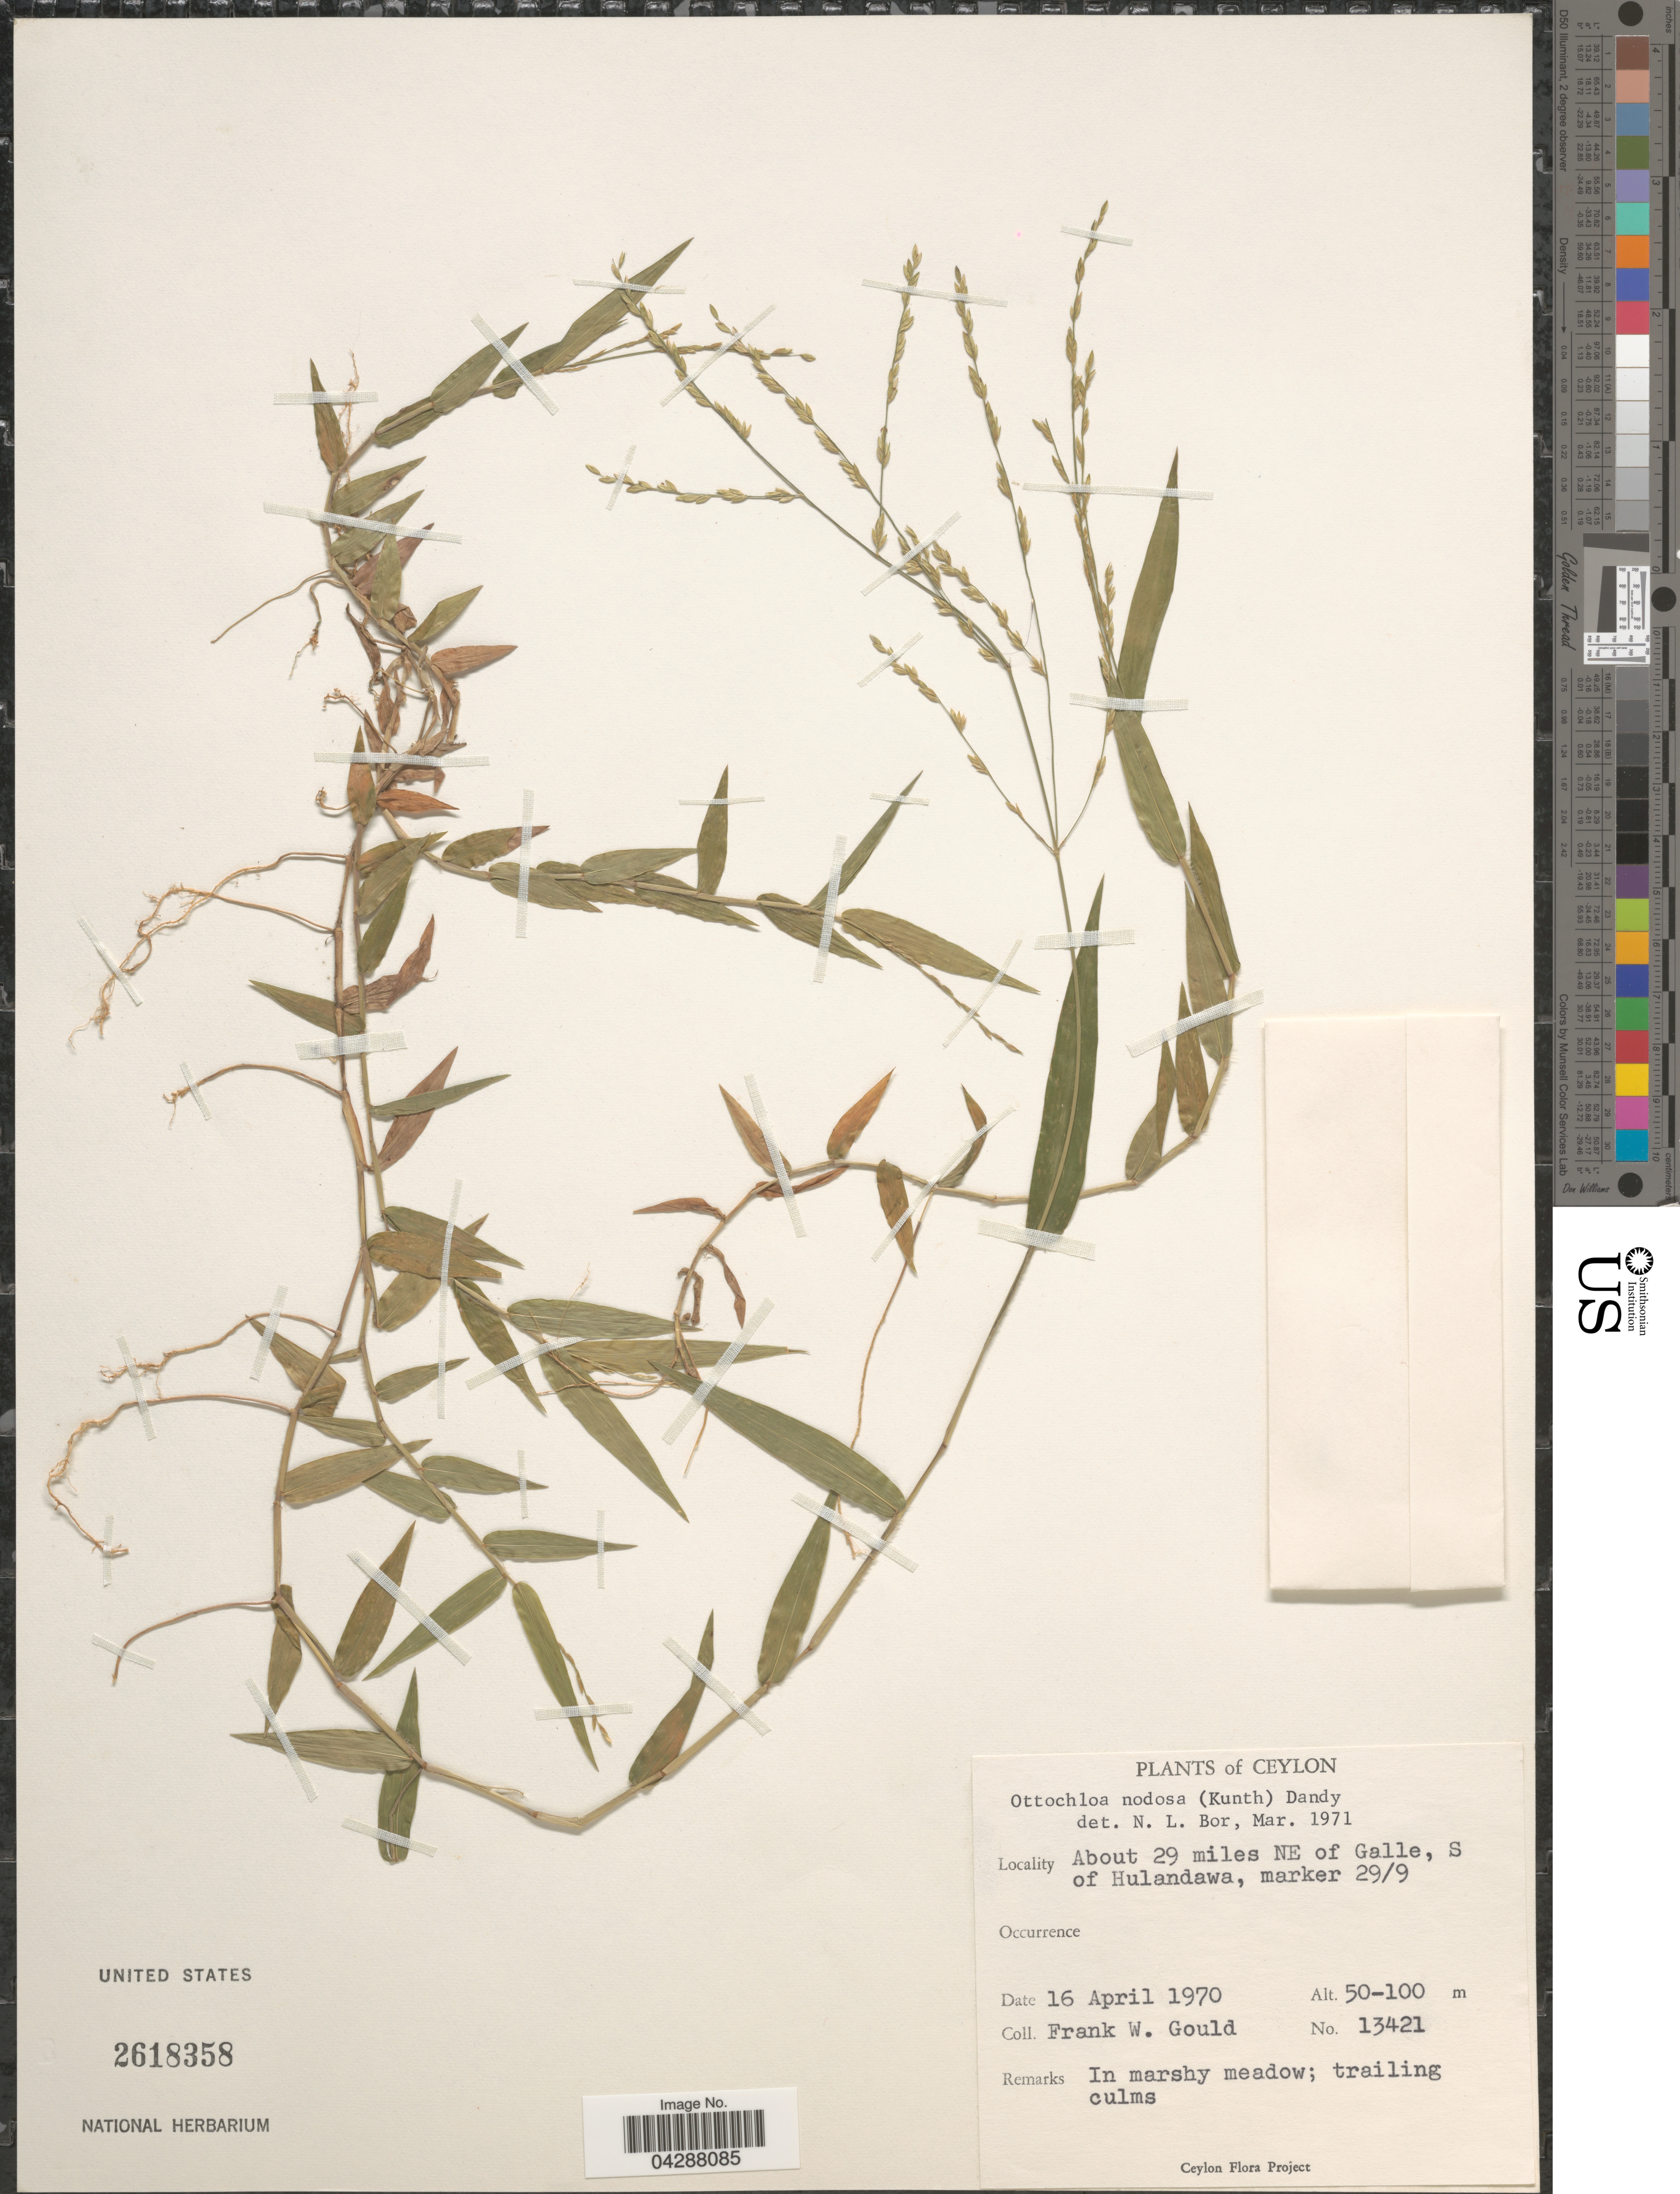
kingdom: Plantae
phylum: Tracheophyta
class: Liliopsida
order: Poales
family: Poaceae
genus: Ottochloa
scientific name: Ottochloa nodosa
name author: (Kunth) Dandy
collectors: F. W. Gould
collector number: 13421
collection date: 1970-04-16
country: Sri Lanka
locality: Ceylon. About 29 miles NE of Galle, S of Hulandawa, marker 29/9.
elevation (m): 50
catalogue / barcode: US 2618358